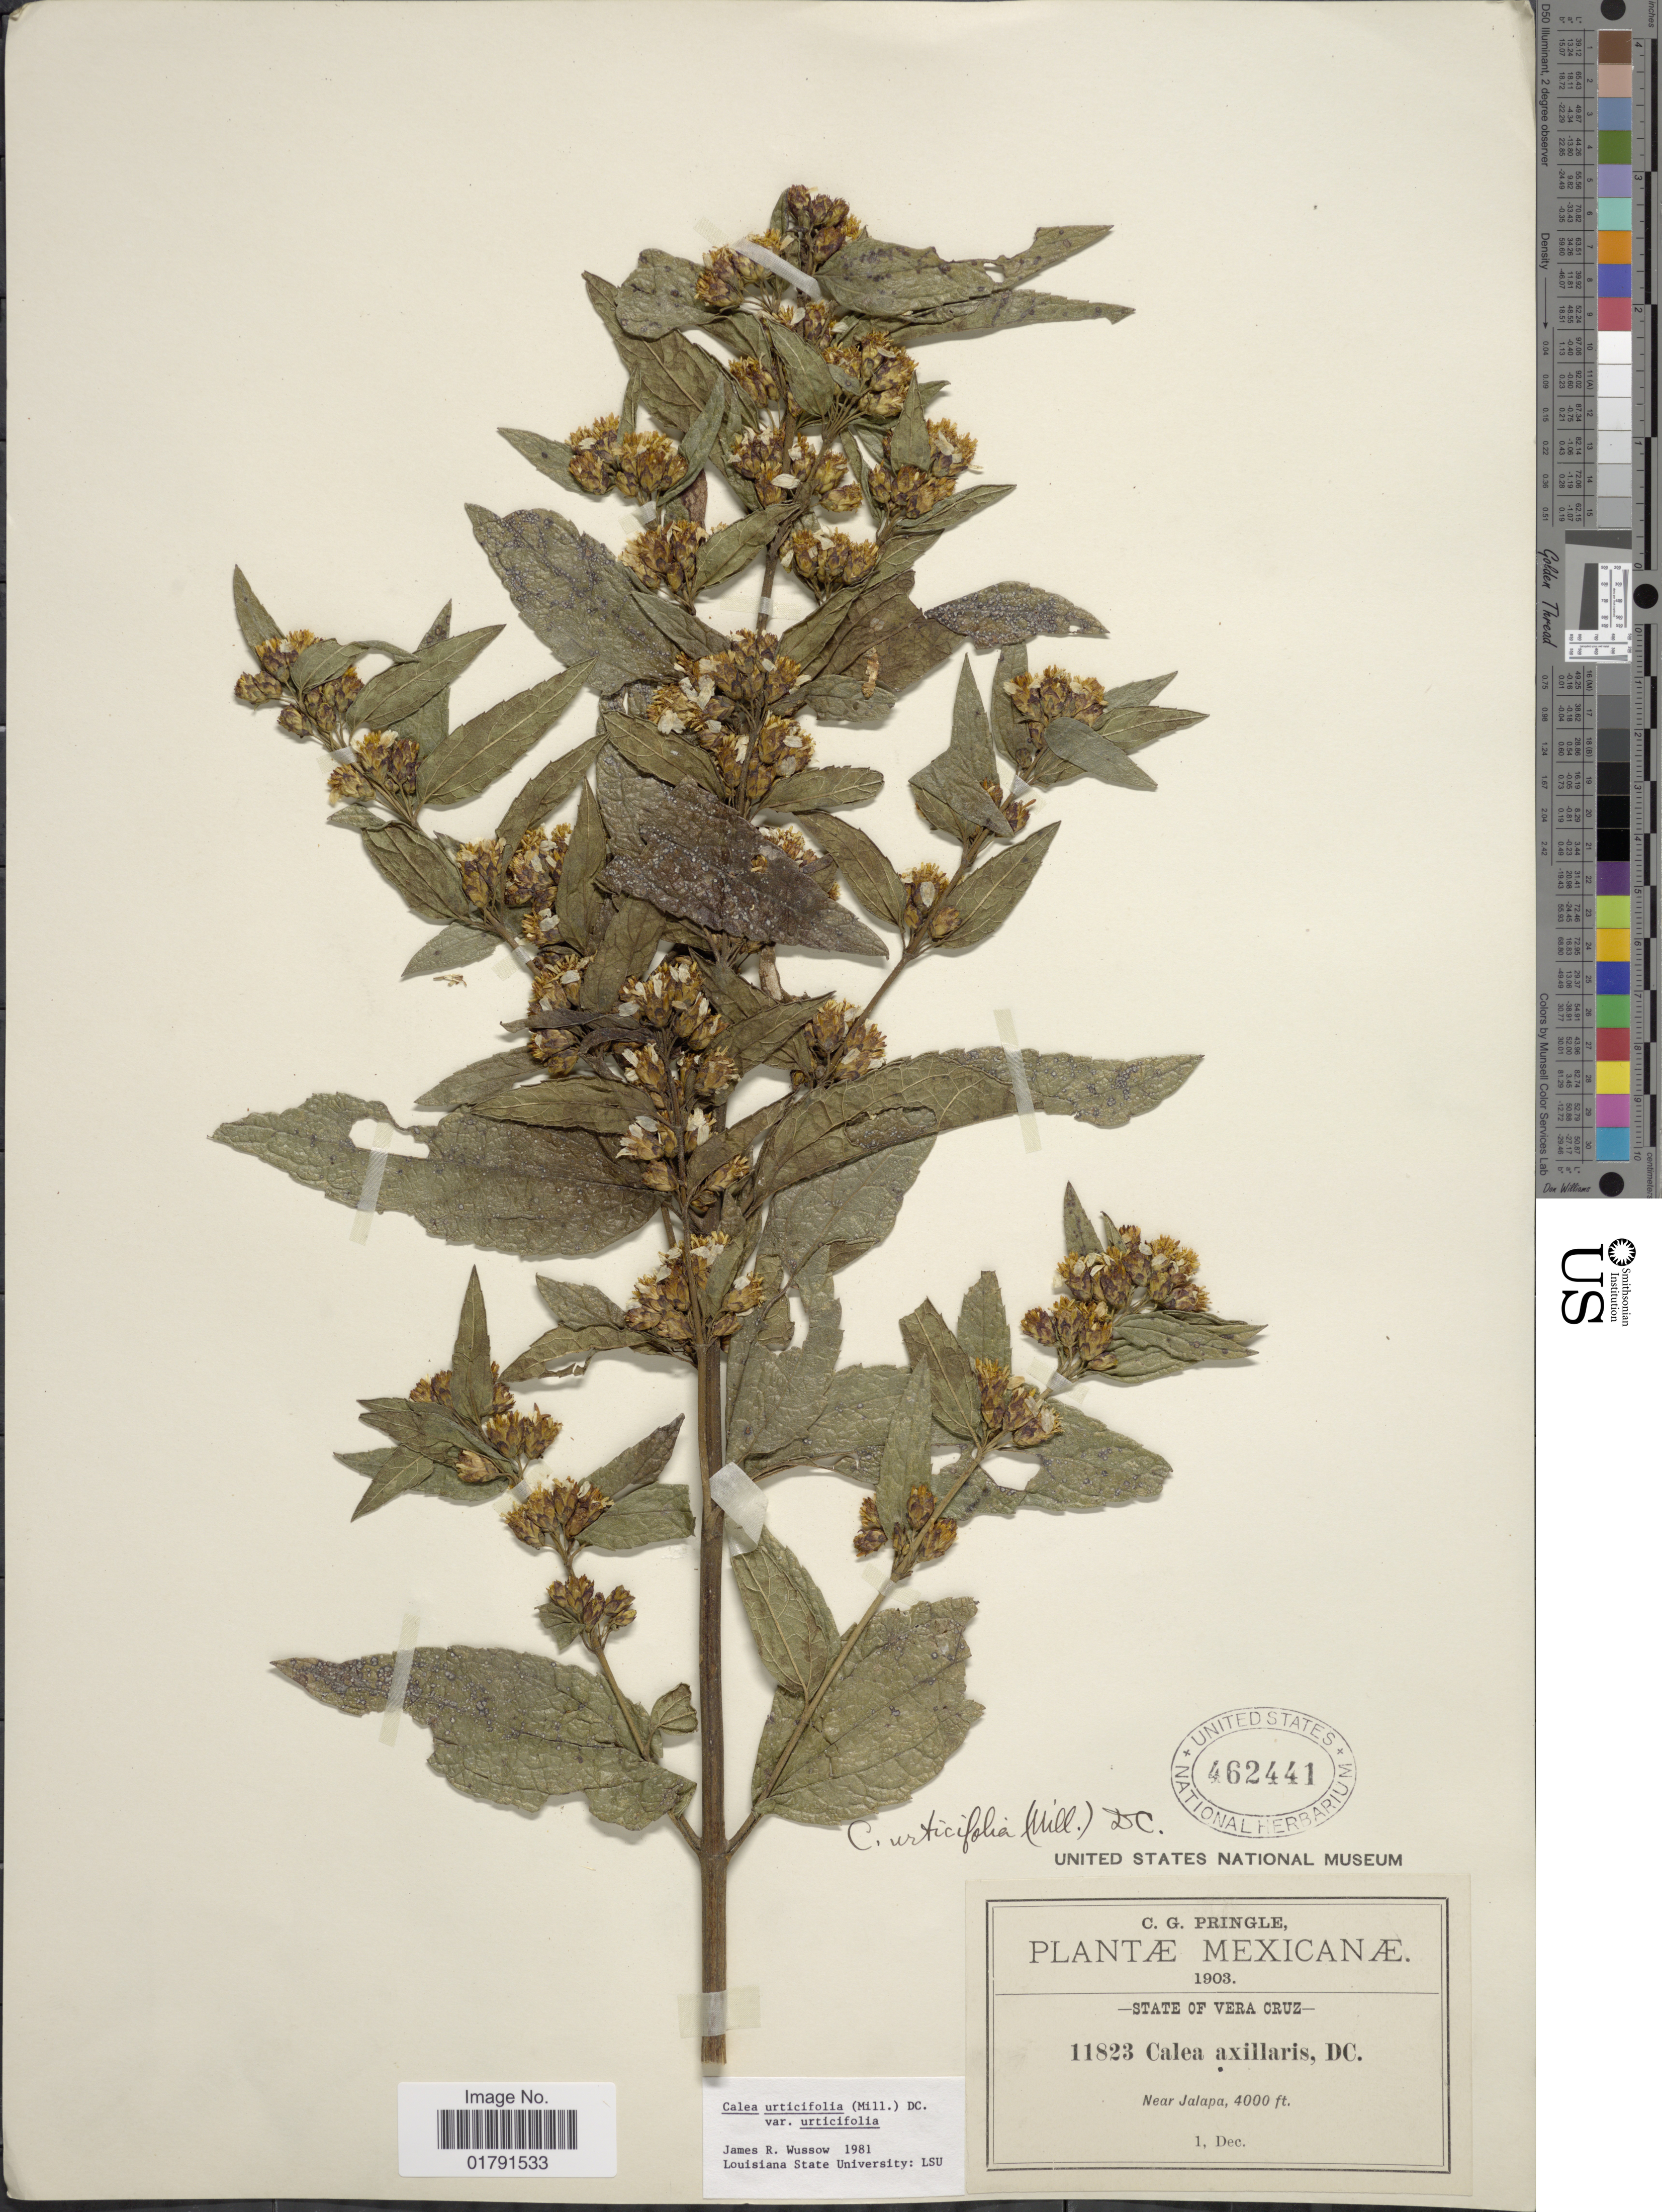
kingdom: Plantae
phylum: Tracheophyta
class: Magnoliopsida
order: Asterales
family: Asteraceae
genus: Calea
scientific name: Calea urticifolia var. urticifolia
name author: (Mill.) DC.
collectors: C. G. Pringle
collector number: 11823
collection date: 1903-12-01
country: Mexico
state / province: Veracruz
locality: State of Vera Cruz, near Jalapa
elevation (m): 1219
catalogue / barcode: US 462441